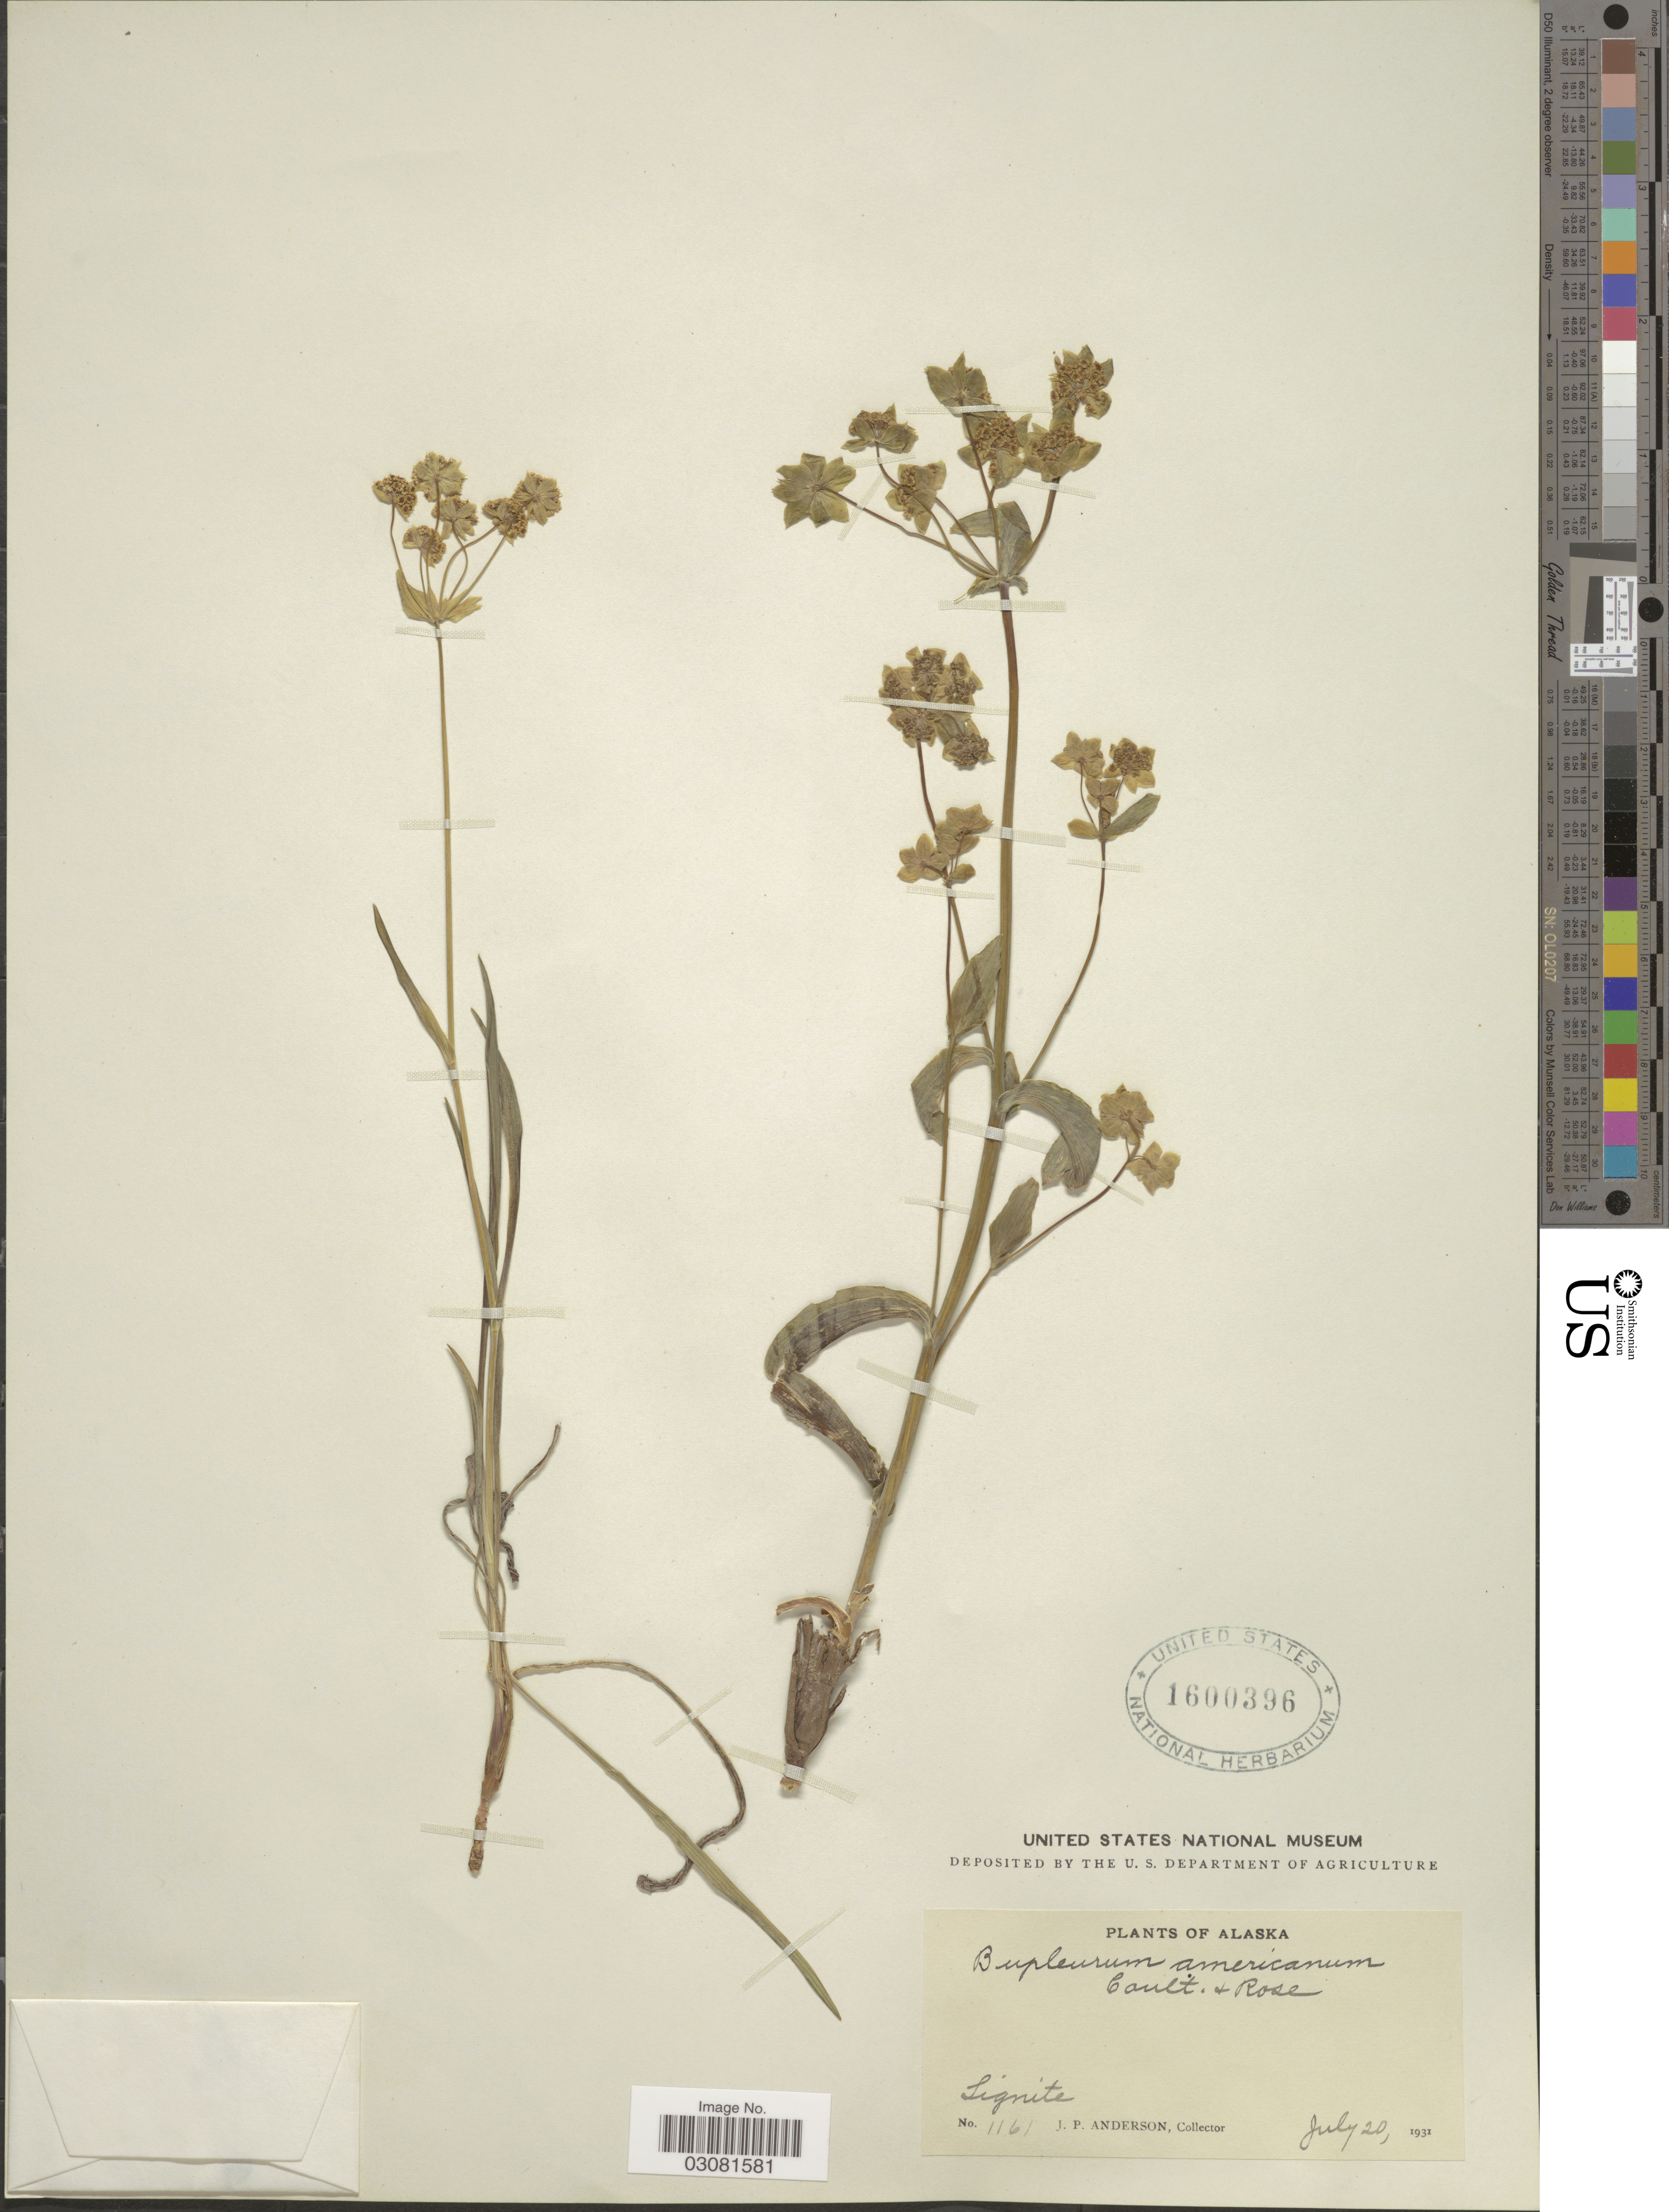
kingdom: Plantae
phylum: Tracheophyta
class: Magnoliopsida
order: Apiales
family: Apiaceae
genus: Bupleurum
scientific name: Bupleurum americanum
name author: J.M. Coult. & Rose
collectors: J. P. Anderson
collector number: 1161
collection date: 1931-07-20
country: United States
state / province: Alaska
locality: Signite.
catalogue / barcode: US 1600396